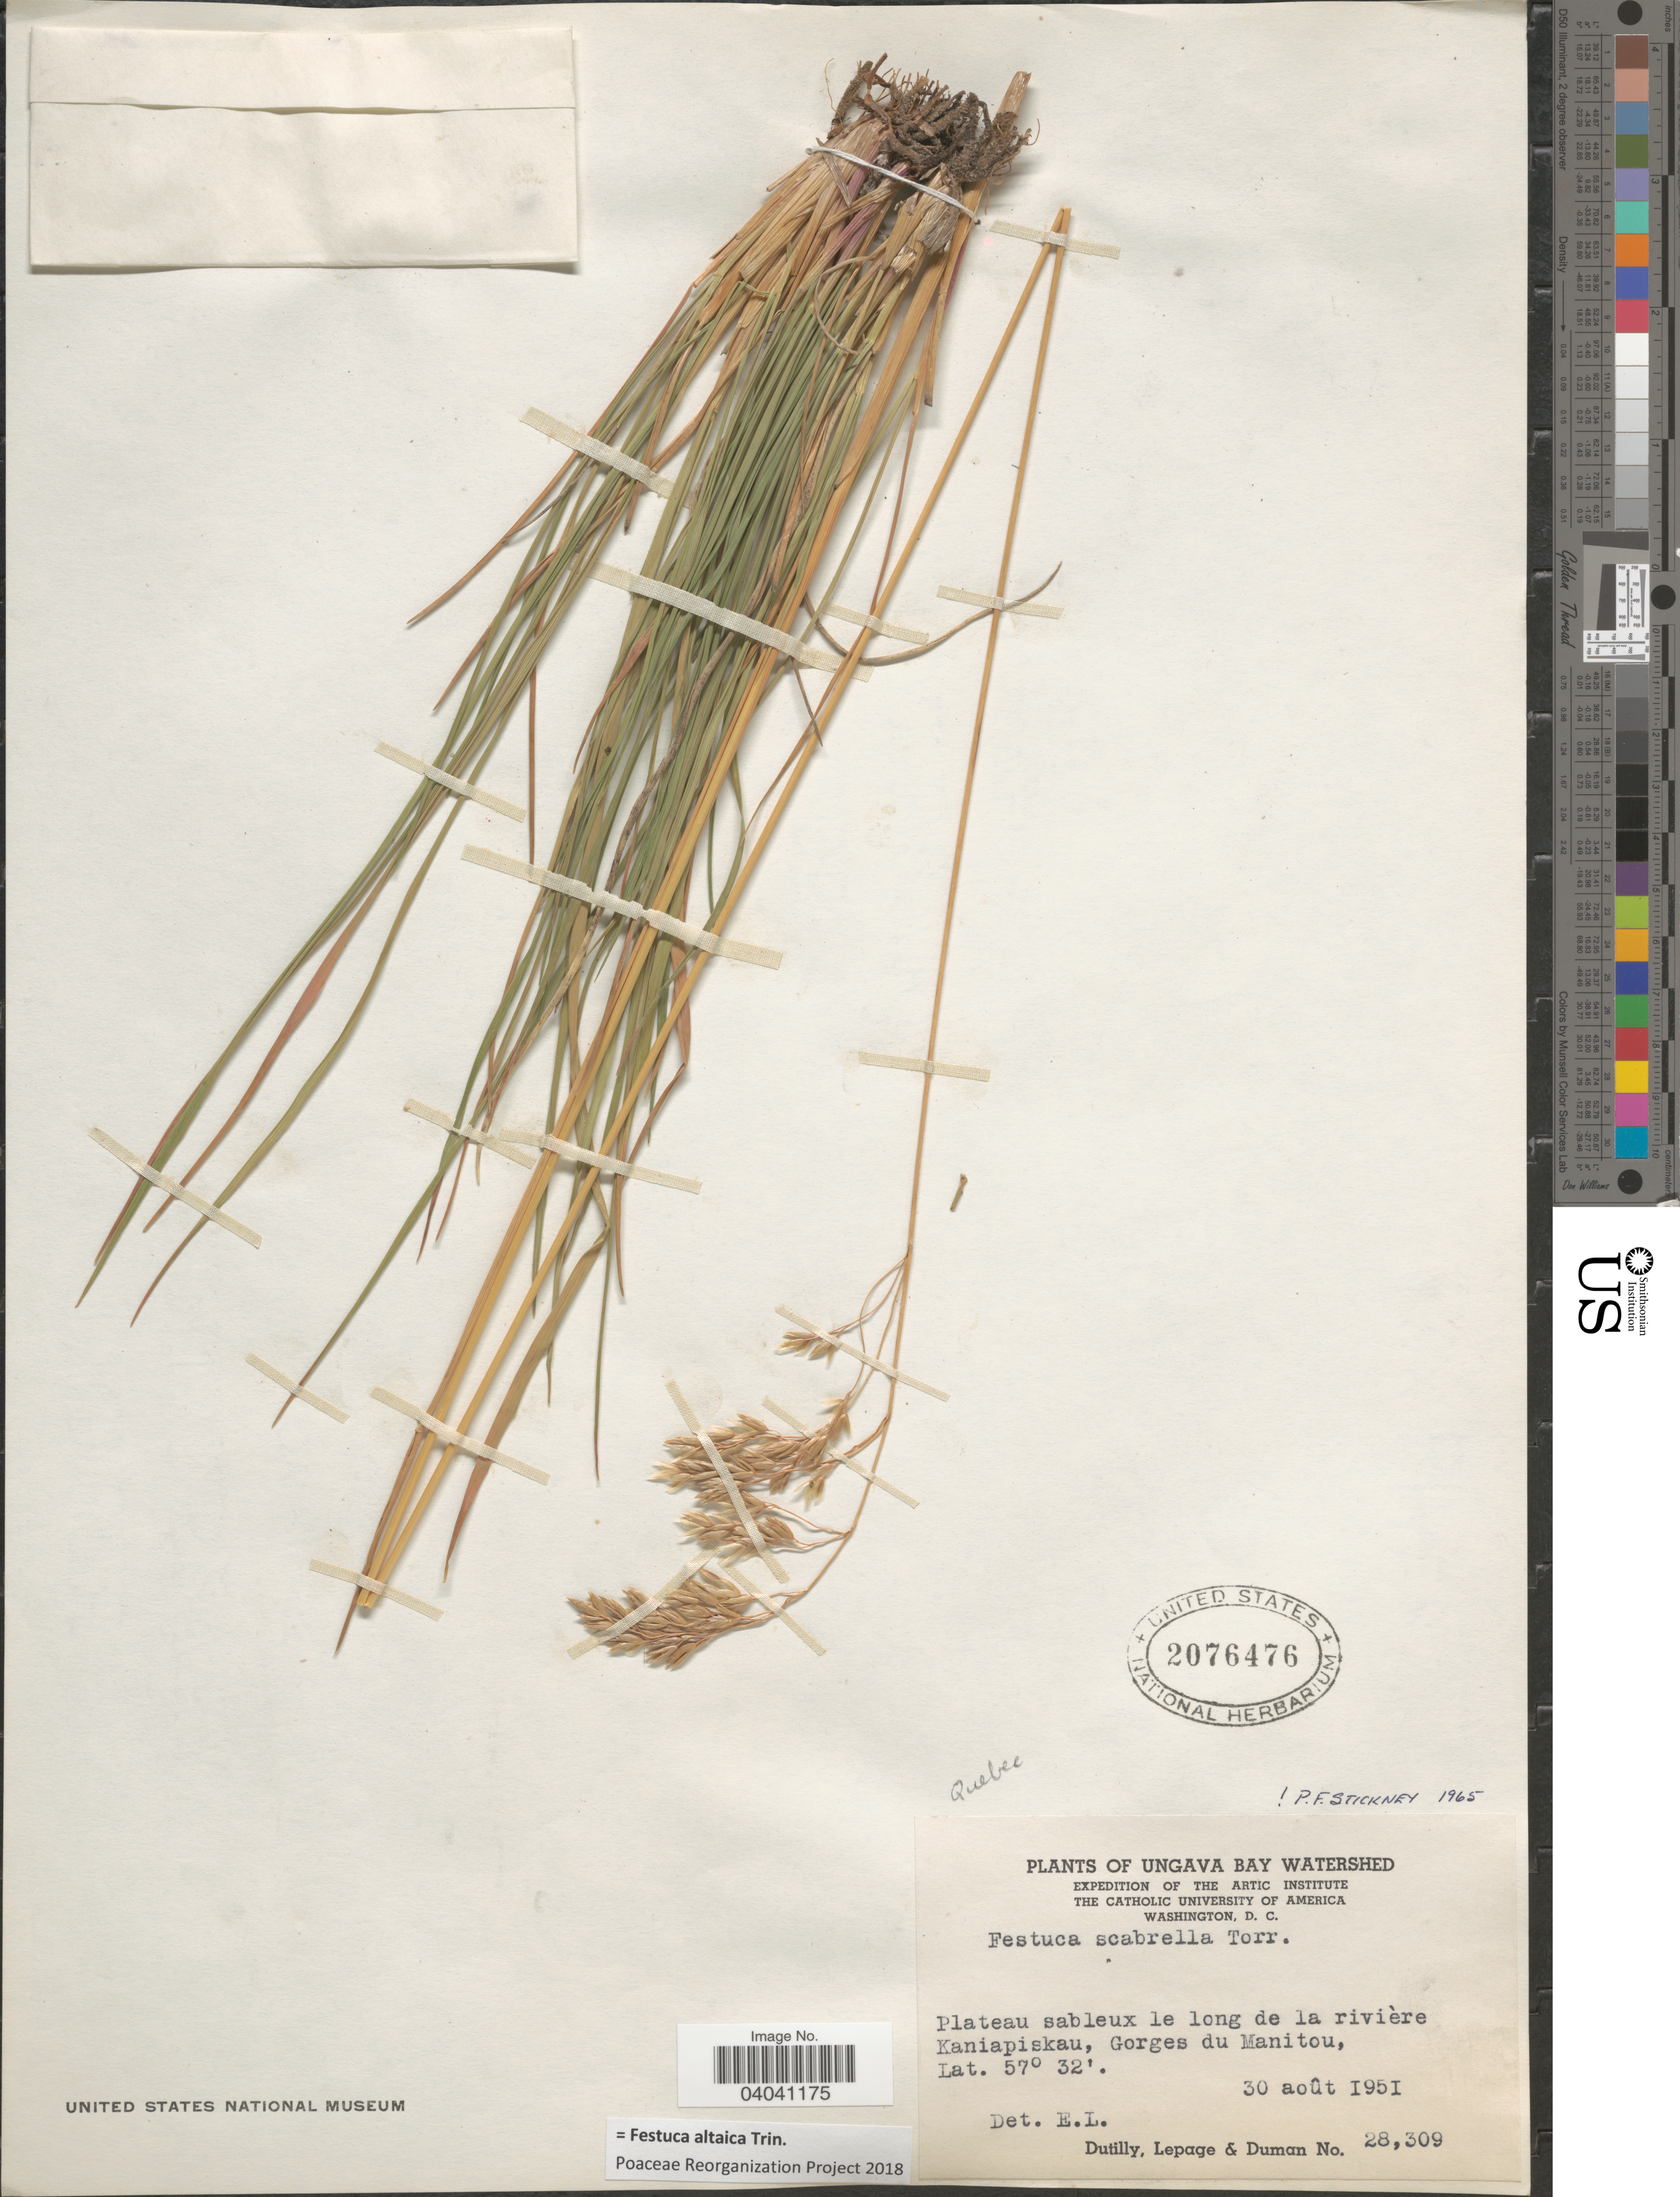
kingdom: Plantae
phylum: Tracheophyta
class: Liliopsida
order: Poales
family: Poaceae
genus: Festuca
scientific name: Festuca altaica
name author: Trin.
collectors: -. Dutilly, -. LePage & -. Duman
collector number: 28309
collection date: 1951-08-30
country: Canada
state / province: Quebec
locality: Ungava Bay Watershed. Plateau sableux le long de la rivière Kaniapiskau, Gorges du Manitou.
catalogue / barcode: US 2076476